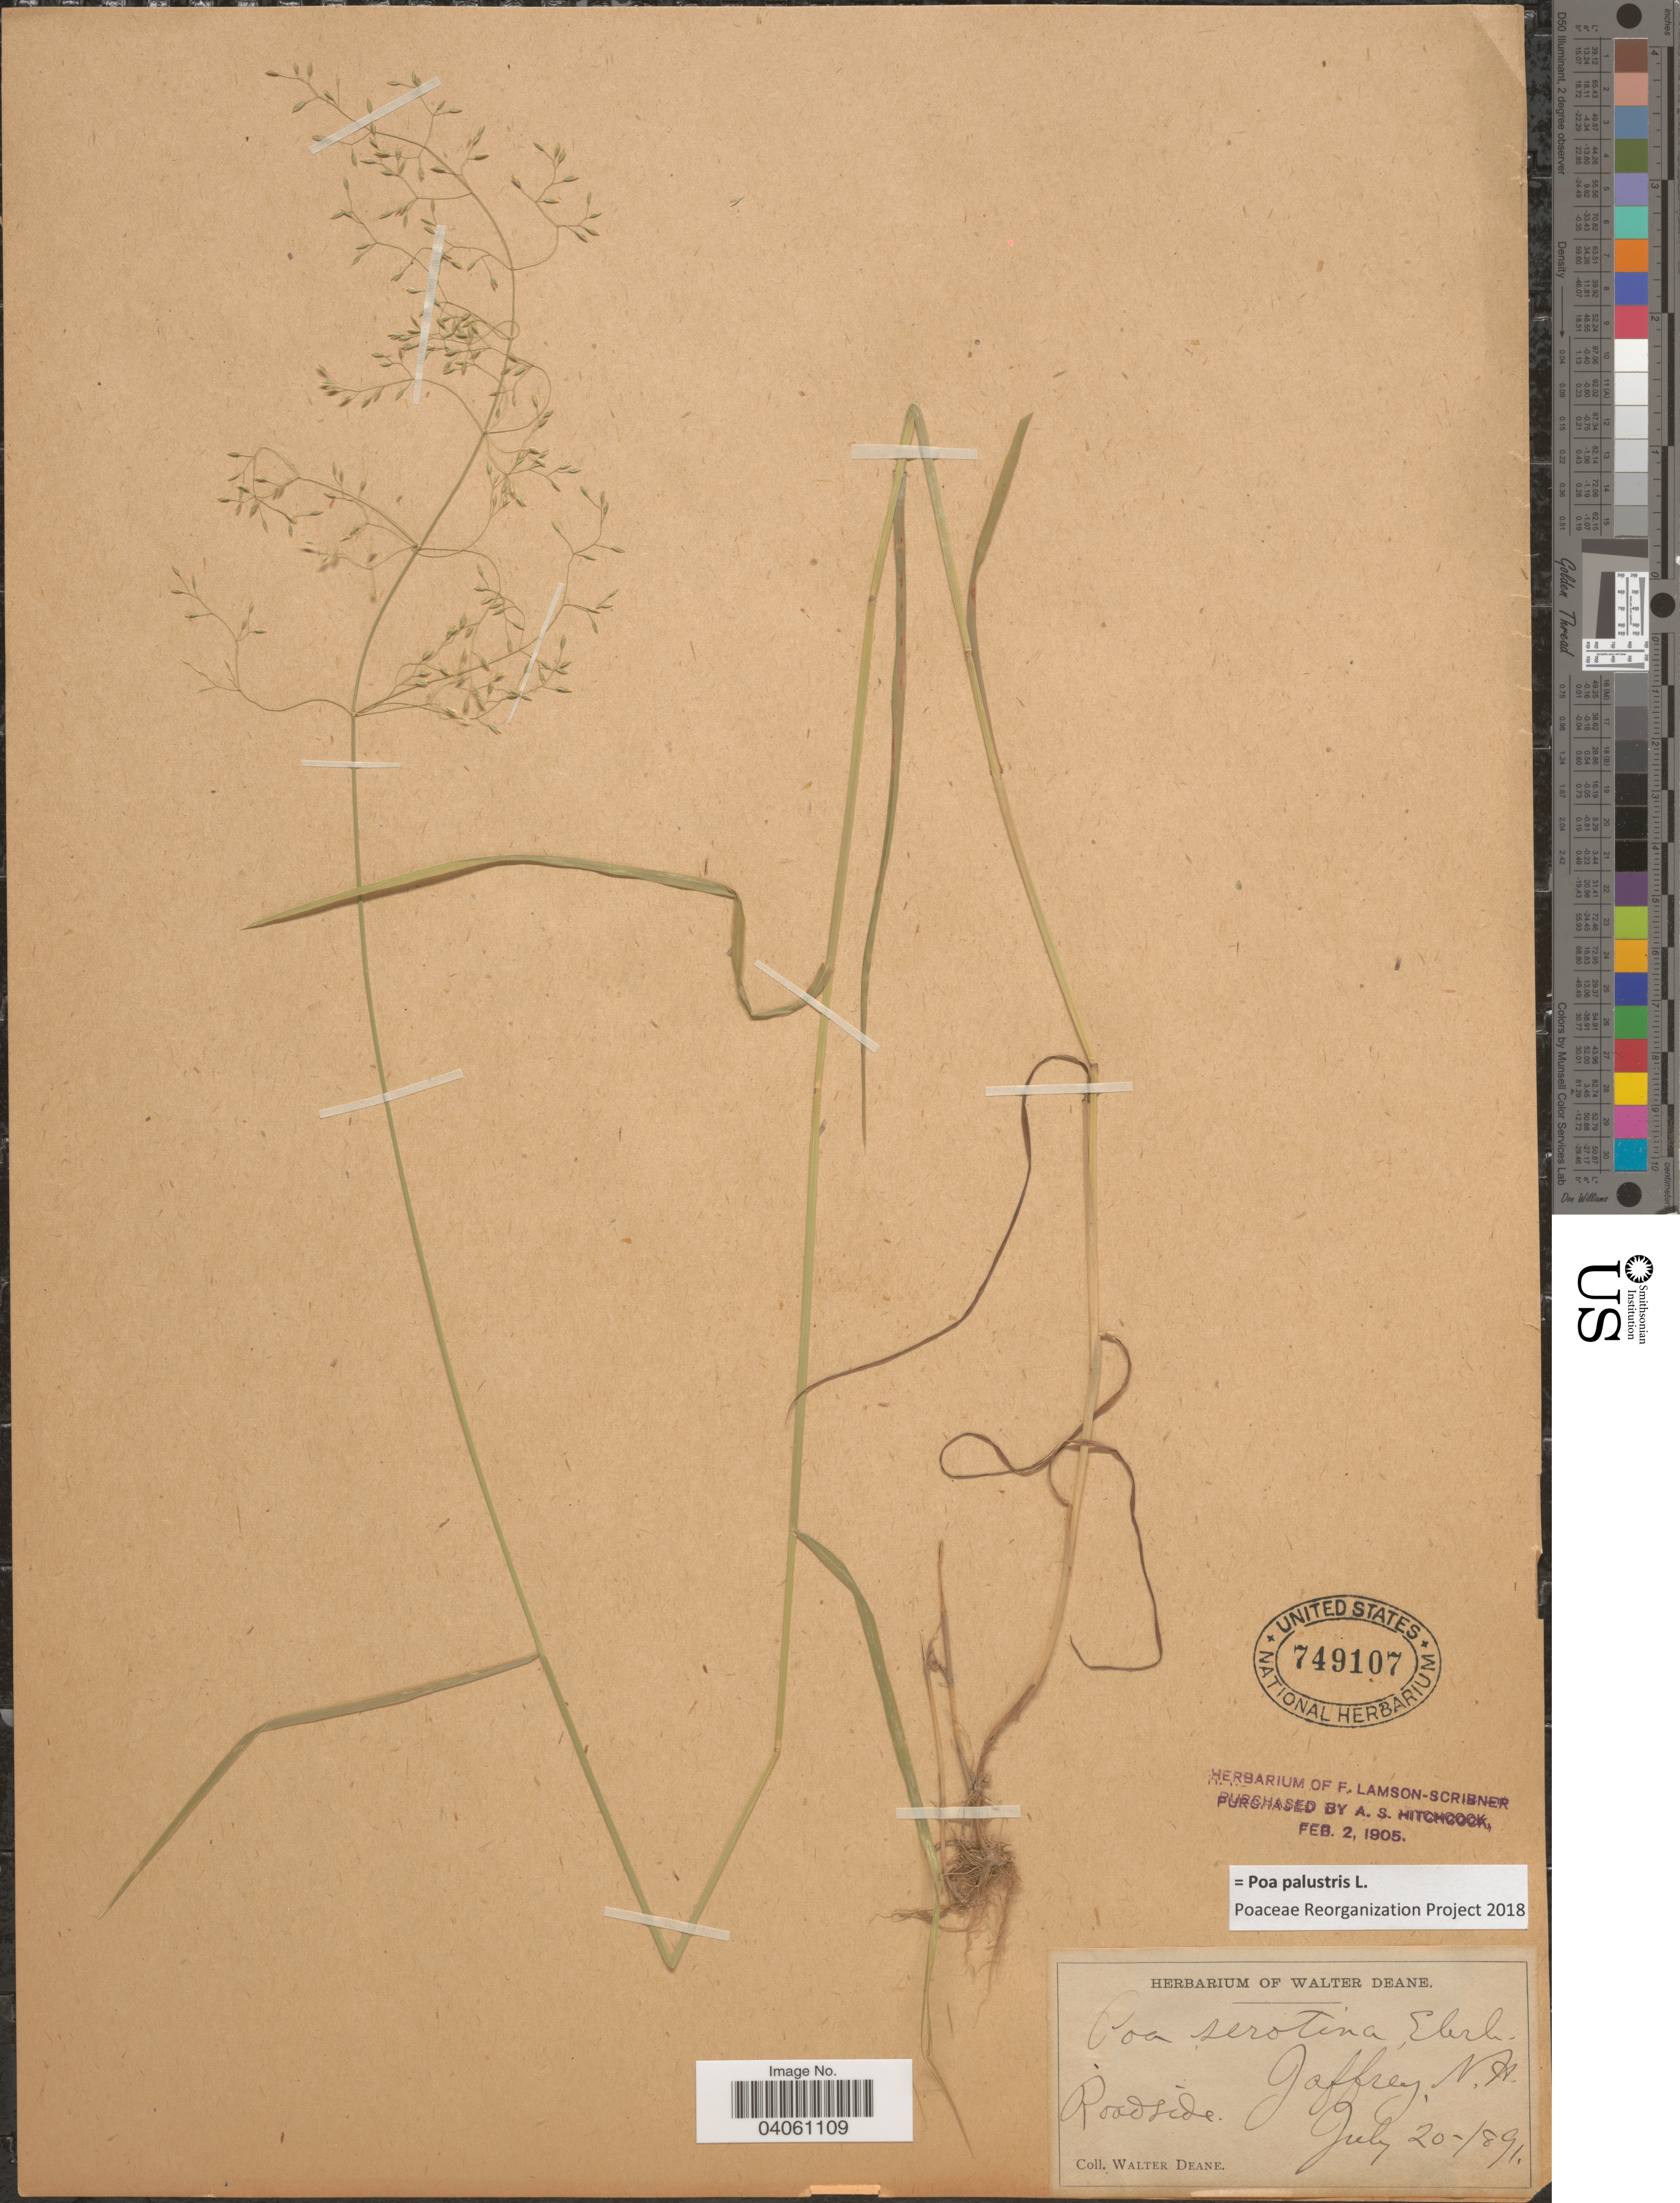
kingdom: Plantae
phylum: Tracheophyta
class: Liliopsida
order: Poales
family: Poaceae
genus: Poa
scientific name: Poa palustris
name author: L.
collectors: W. Deane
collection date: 1891-07-20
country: United States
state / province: New Hampshire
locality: Jaffrey.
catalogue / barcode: US 749107